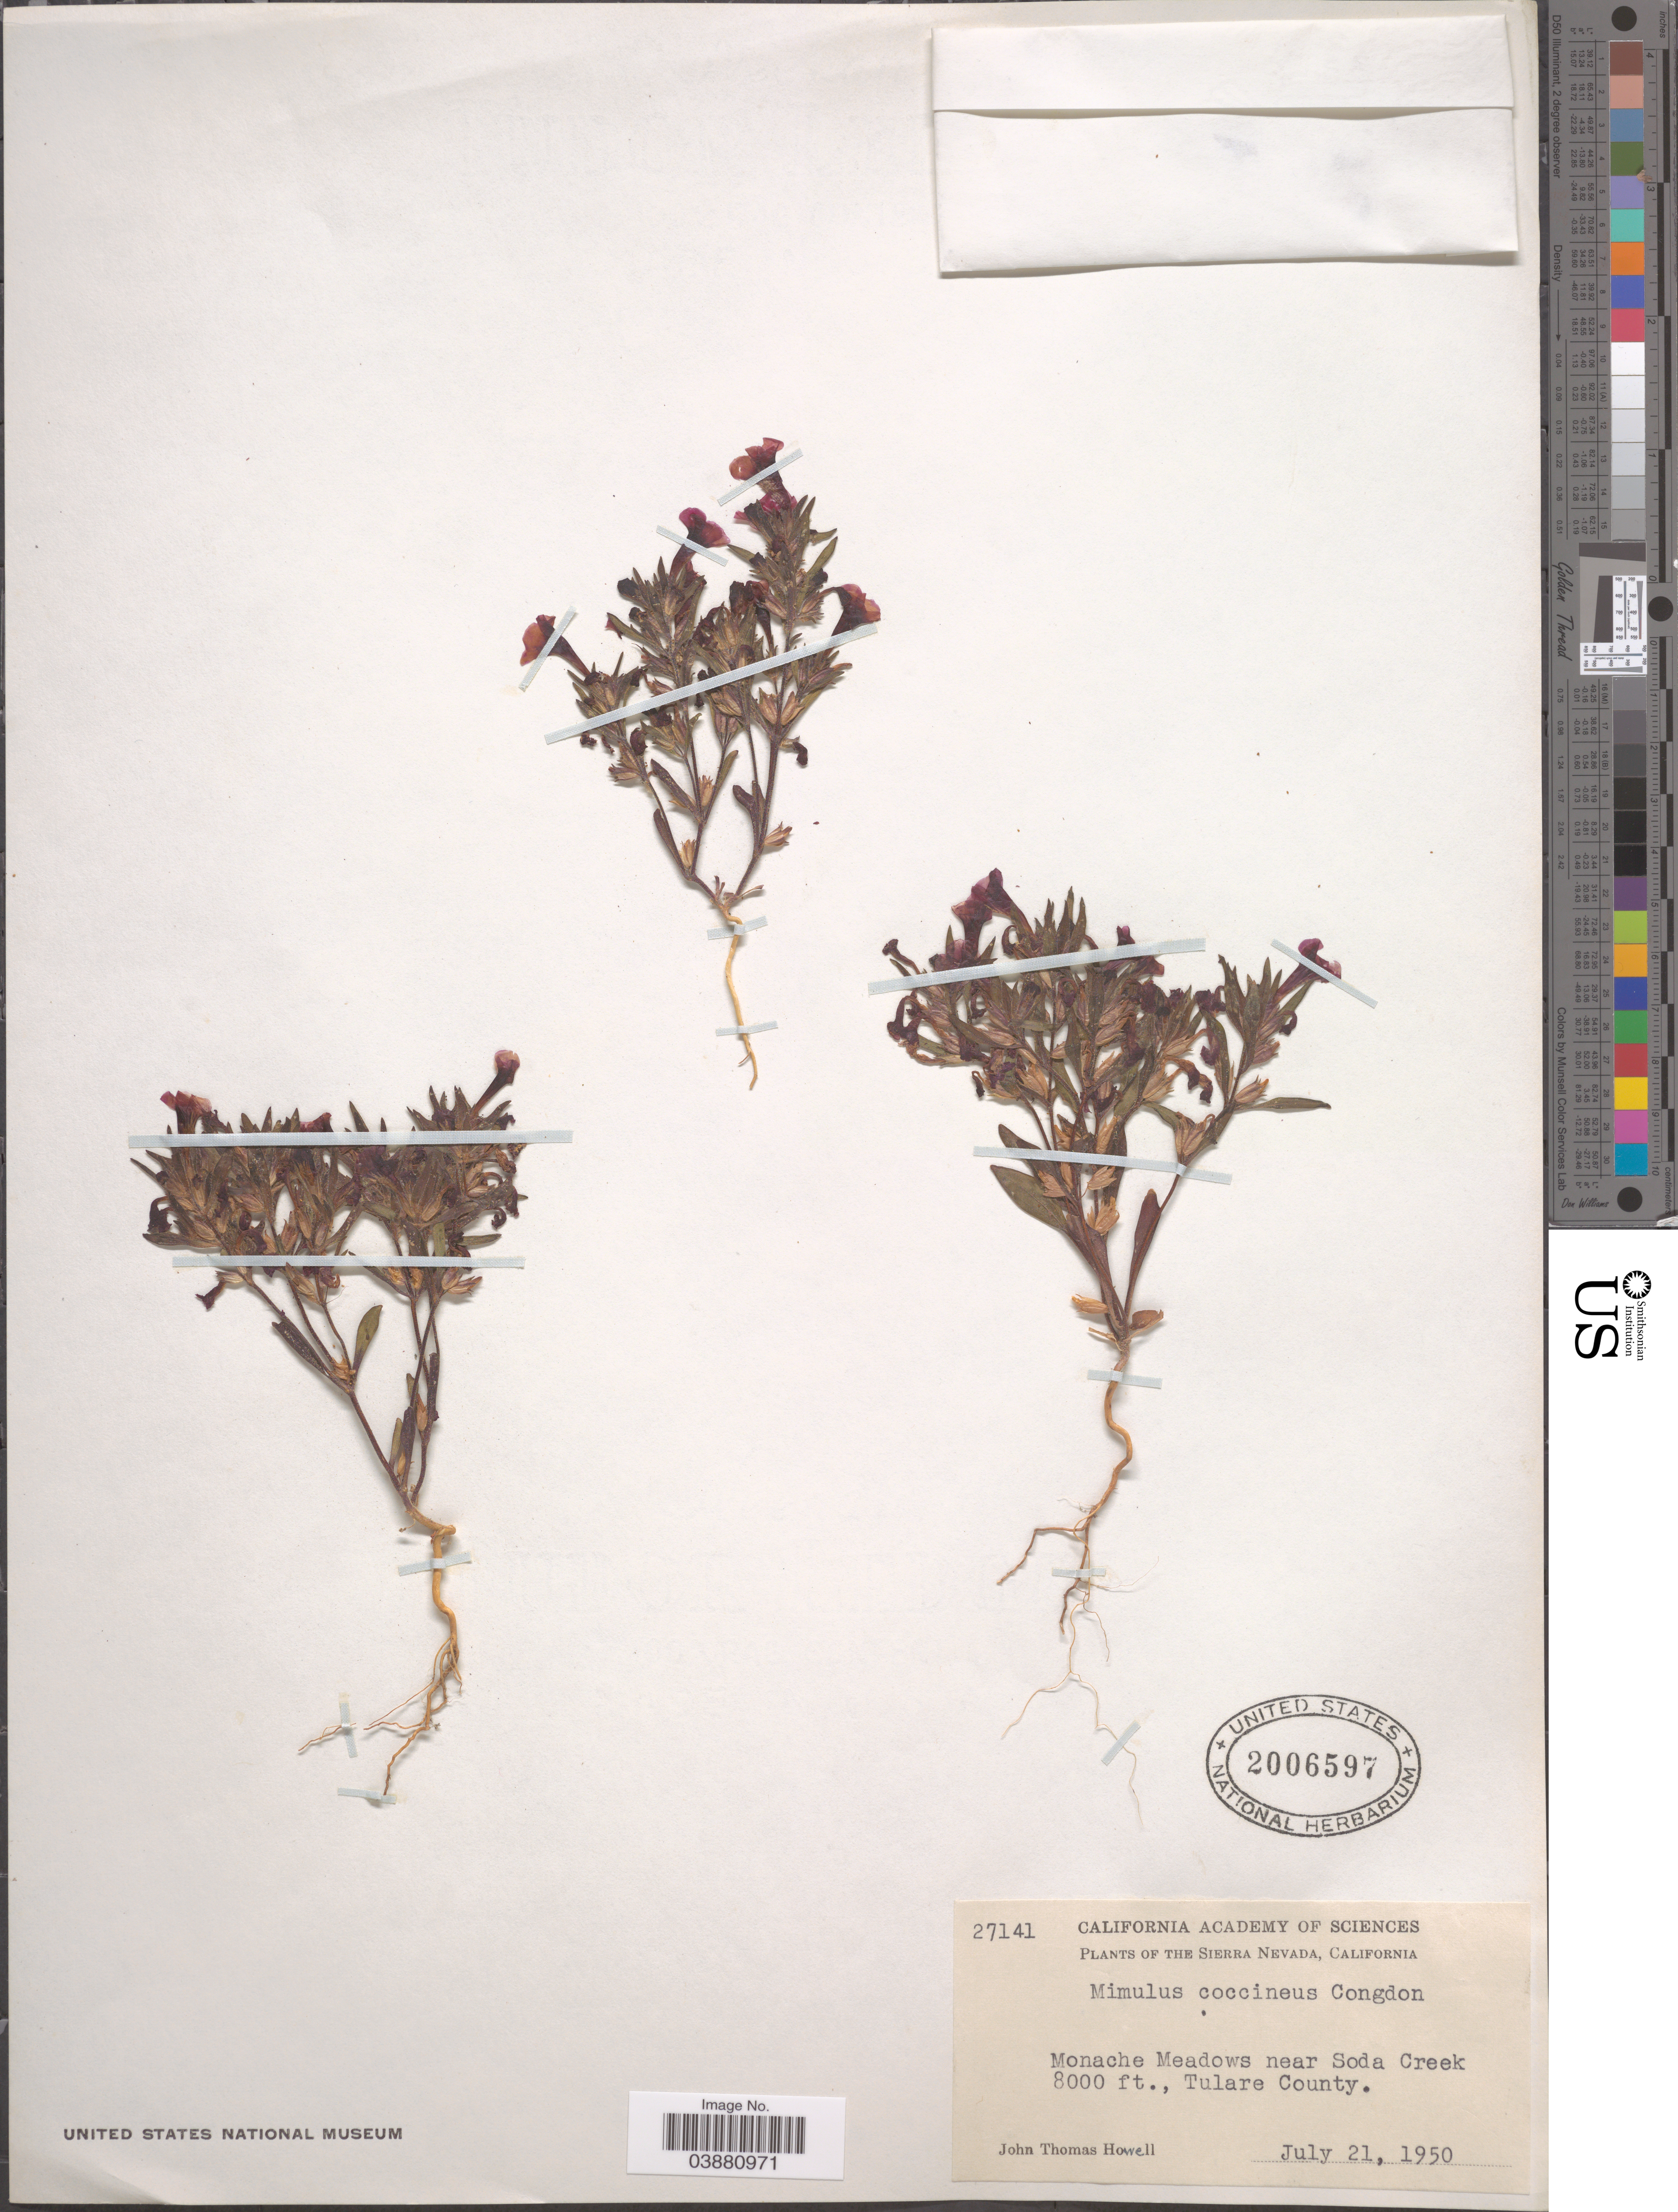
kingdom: Plantae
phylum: Tracheophyta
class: Magnoliopsida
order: Lamiales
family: Phrymaceae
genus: Mimulus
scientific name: Mimulus coccineus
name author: Congdon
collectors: J. T. Howell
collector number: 27141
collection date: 1950-07-21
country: United States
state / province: California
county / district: Tulare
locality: The Sierra Nevada. Monache Meadows near Soda Creek. Tulare County.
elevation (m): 2438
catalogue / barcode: US 2006597